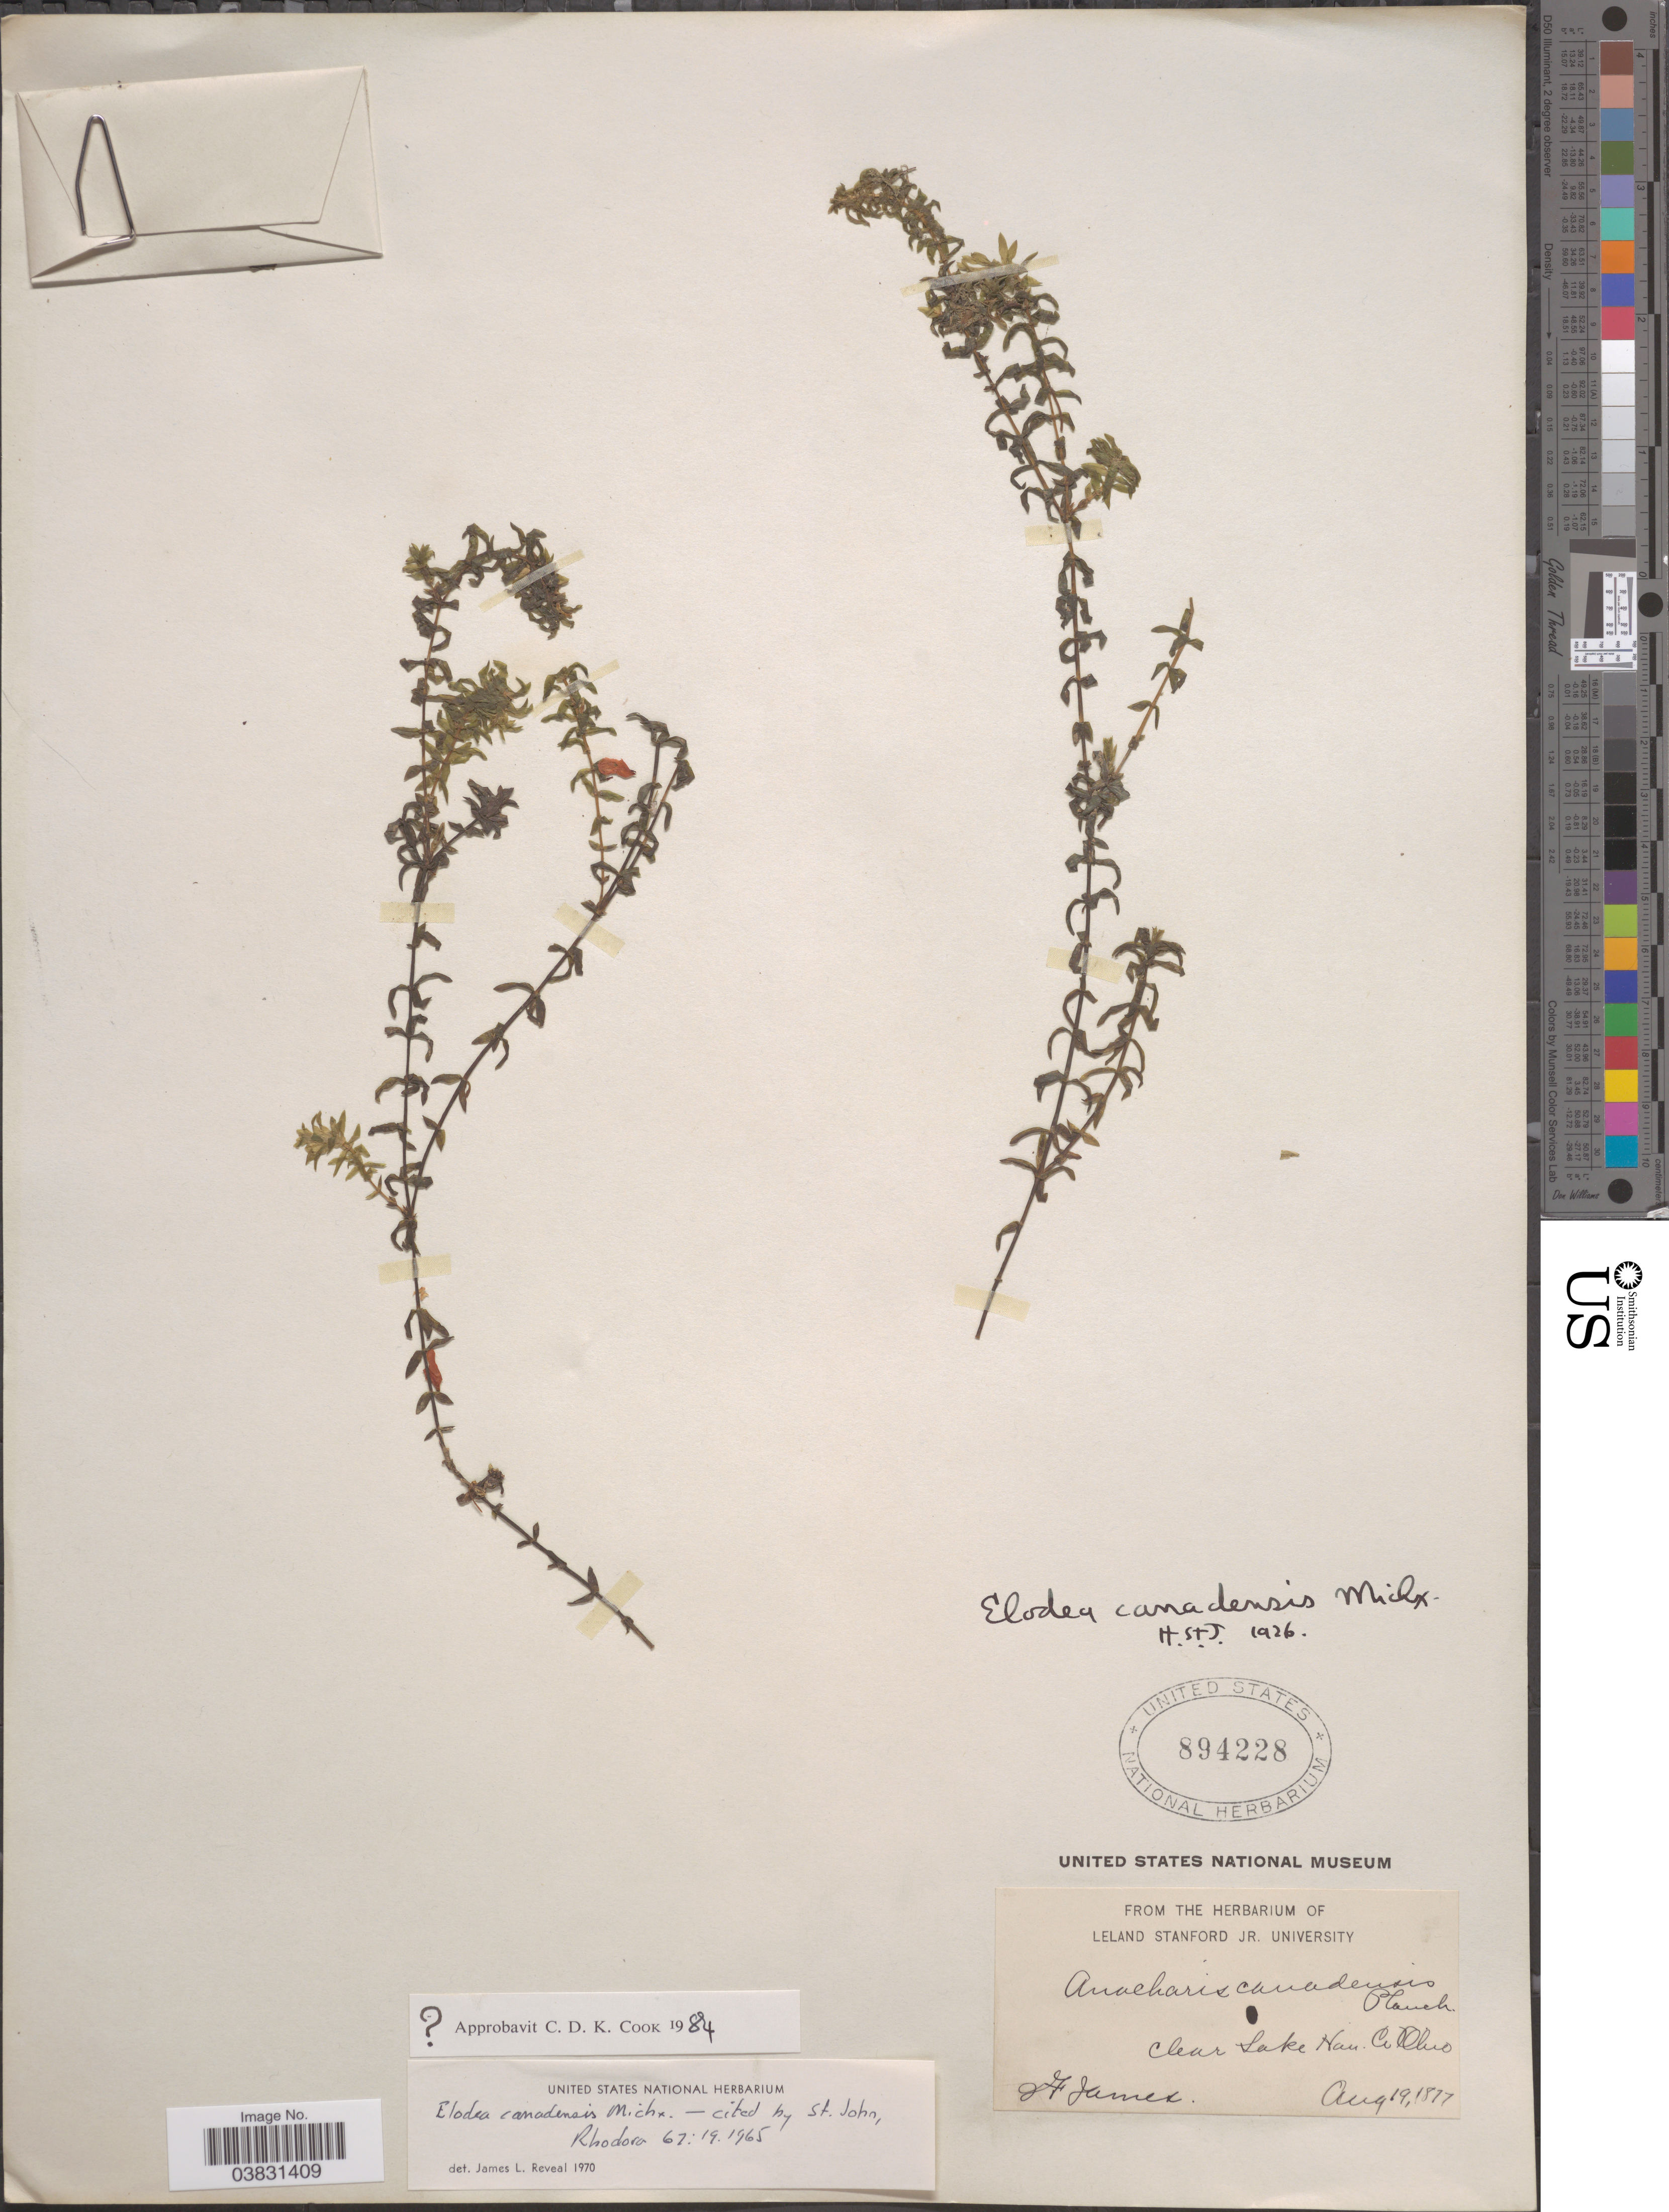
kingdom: Plantae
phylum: Tracheophyta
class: Liliopsida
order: Alismatales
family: Hydrocharitaceae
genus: Elodea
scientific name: Elodea canadensis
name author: Michx.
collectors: J. James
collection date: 1877-08-19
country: United States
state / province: Ohio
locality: Clear Lake Han. Co.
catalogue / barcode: US 894228